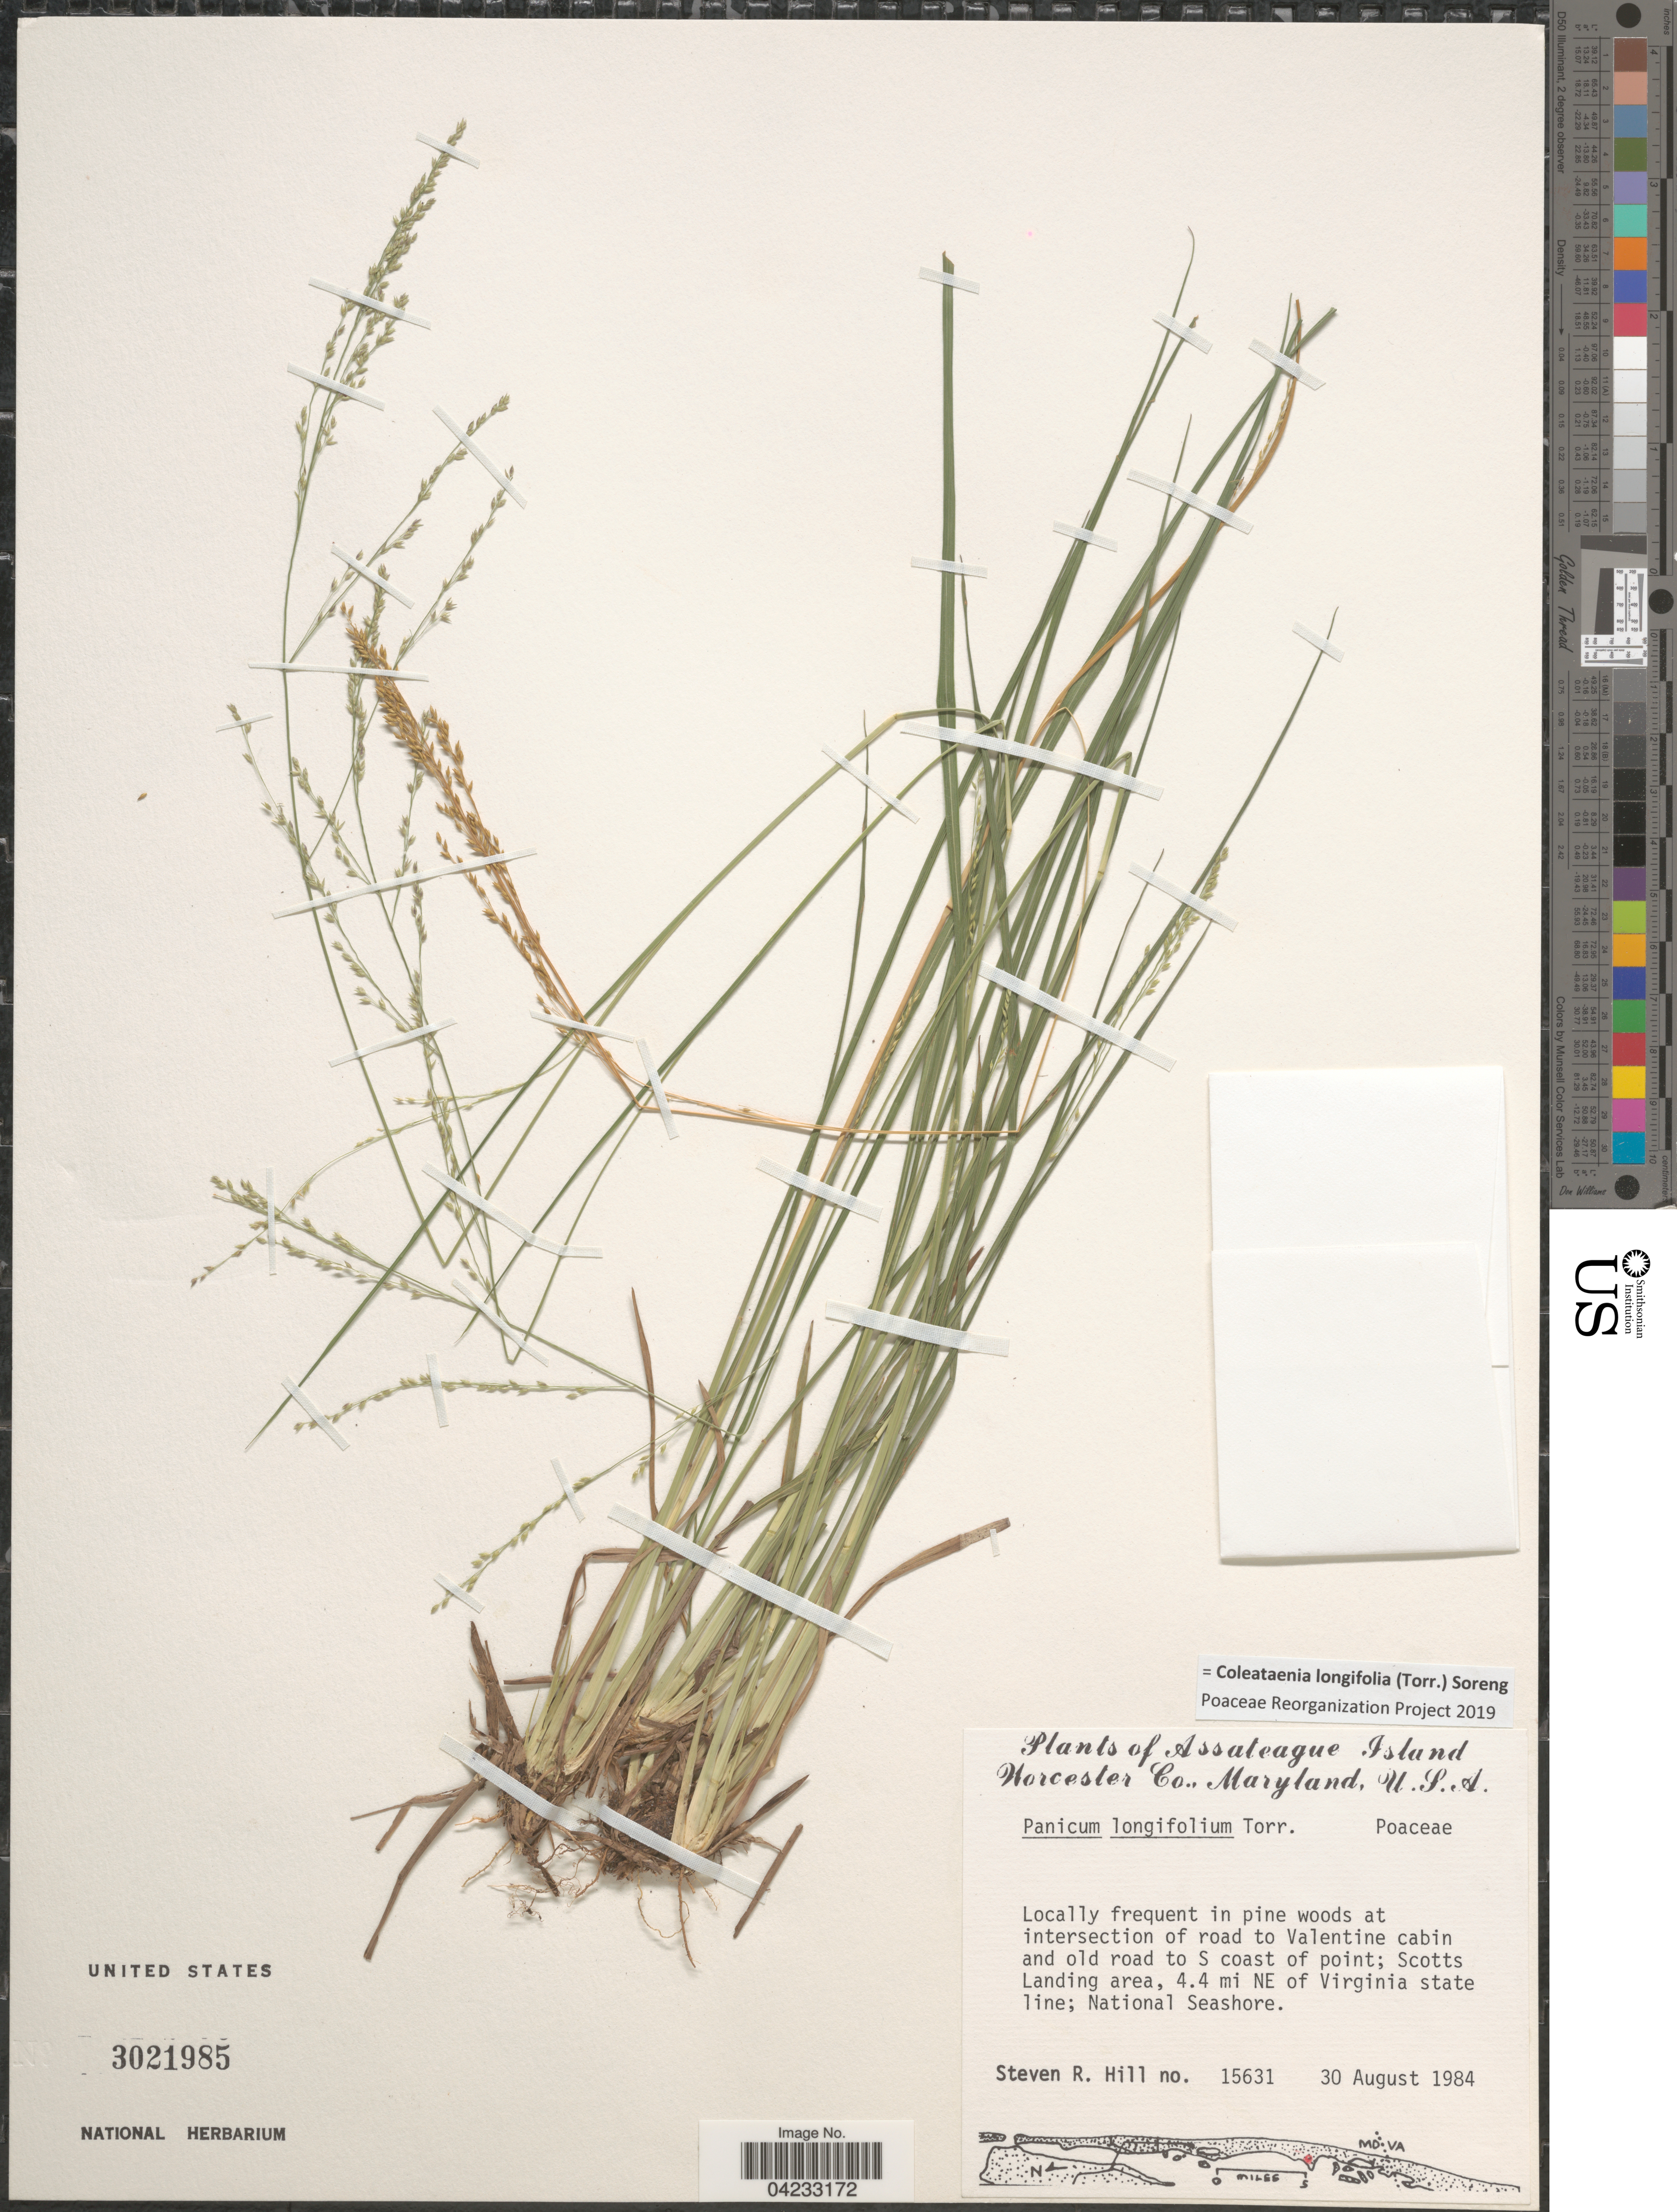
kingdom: Plantae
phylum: Tracheophyta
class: Liliopsida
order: Poales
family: Poaceae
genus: Coleataenia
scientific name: Coleataenia longifolia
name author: (Torr.) Soreng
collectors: S. R. Hill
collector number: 15631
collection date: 1984-08-30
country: United States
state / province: Maryland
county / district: Worcester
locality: Assateague Island. Worcester Co. Locally frequent in pine woods at intersection of road to Valentine cabin and old road to S coast of point; Scotts Landing area, 4.4 mi NE of Virginia state line; National Seashore.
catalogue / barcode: US 3021985